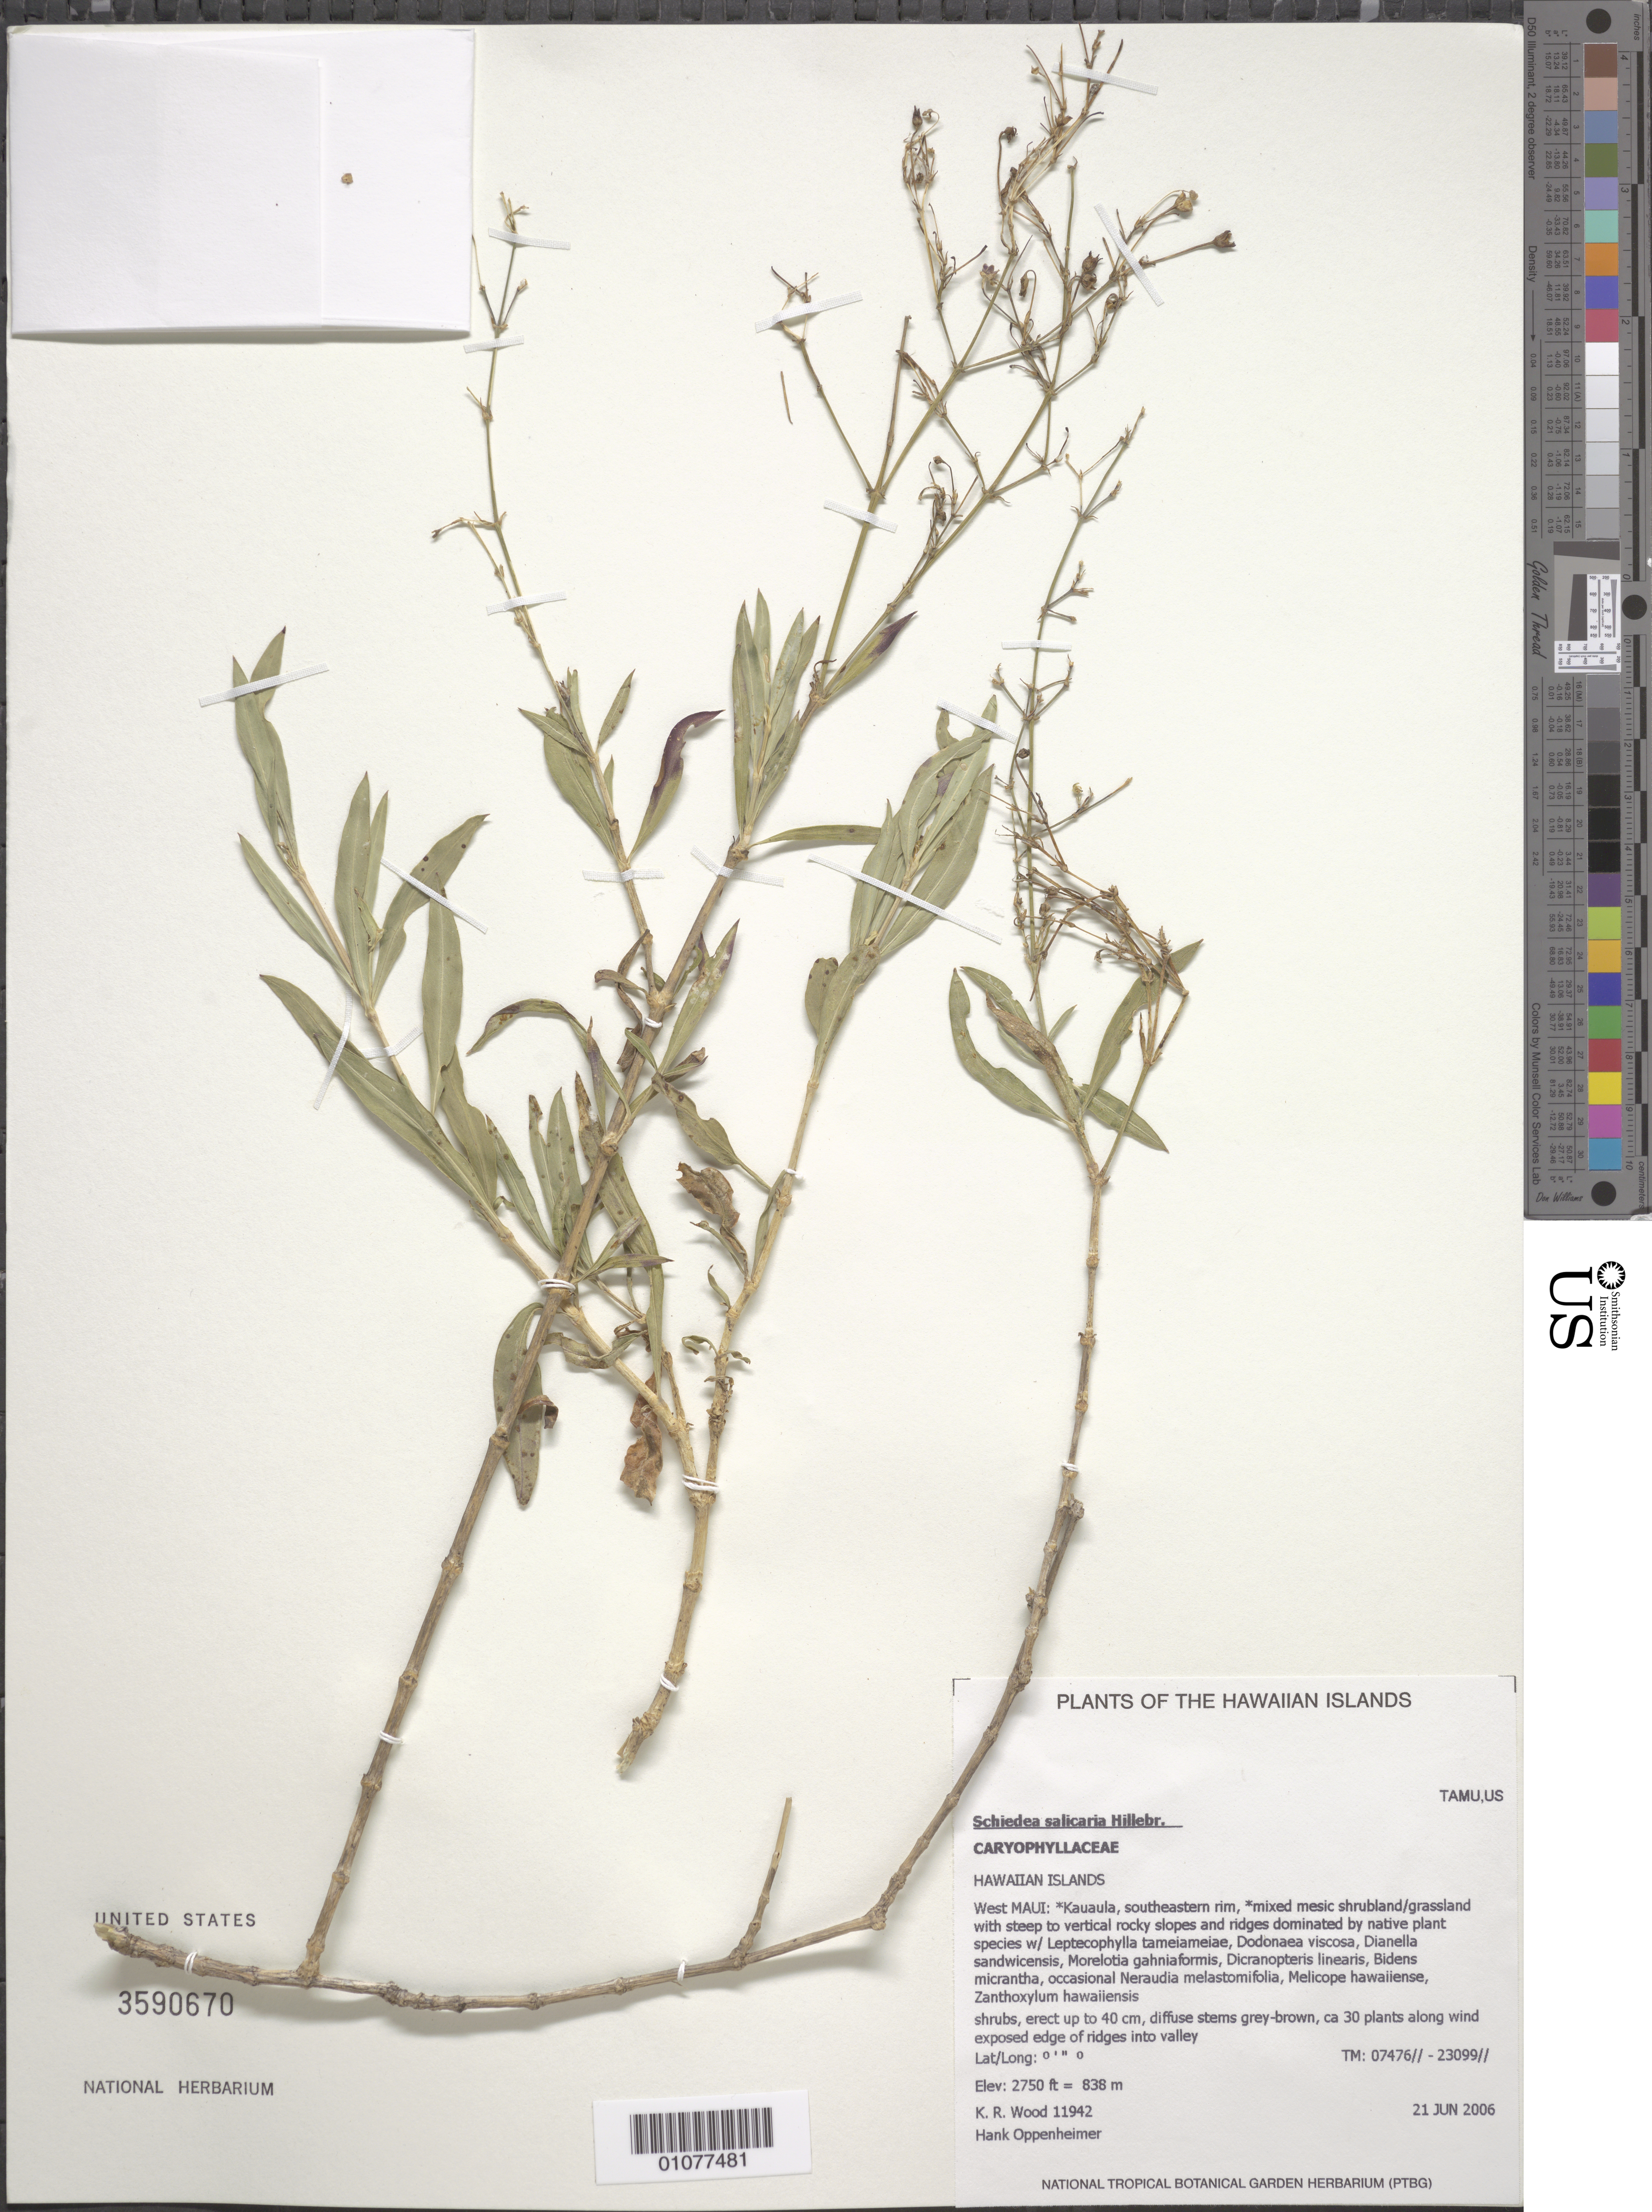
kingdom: Plantae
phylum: Tracheophyta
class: Magnoliopsida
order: Caryophyllales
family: Caryophyllaceae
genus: Schiedea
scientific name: Schiedea salicaria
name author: Hillebr.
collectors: K. R. Wood & H. Oppenheimer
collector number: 11942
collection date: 2006-06-21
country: United States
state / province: Hawaii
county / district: Maui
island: Maui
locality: Koloa District, Kauaula, SE rim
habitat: mixed mesic shrubland/grassland with steep to vertical rocky slopes and ridges dominated by native plant species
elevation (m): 838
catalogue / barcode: US 3590670